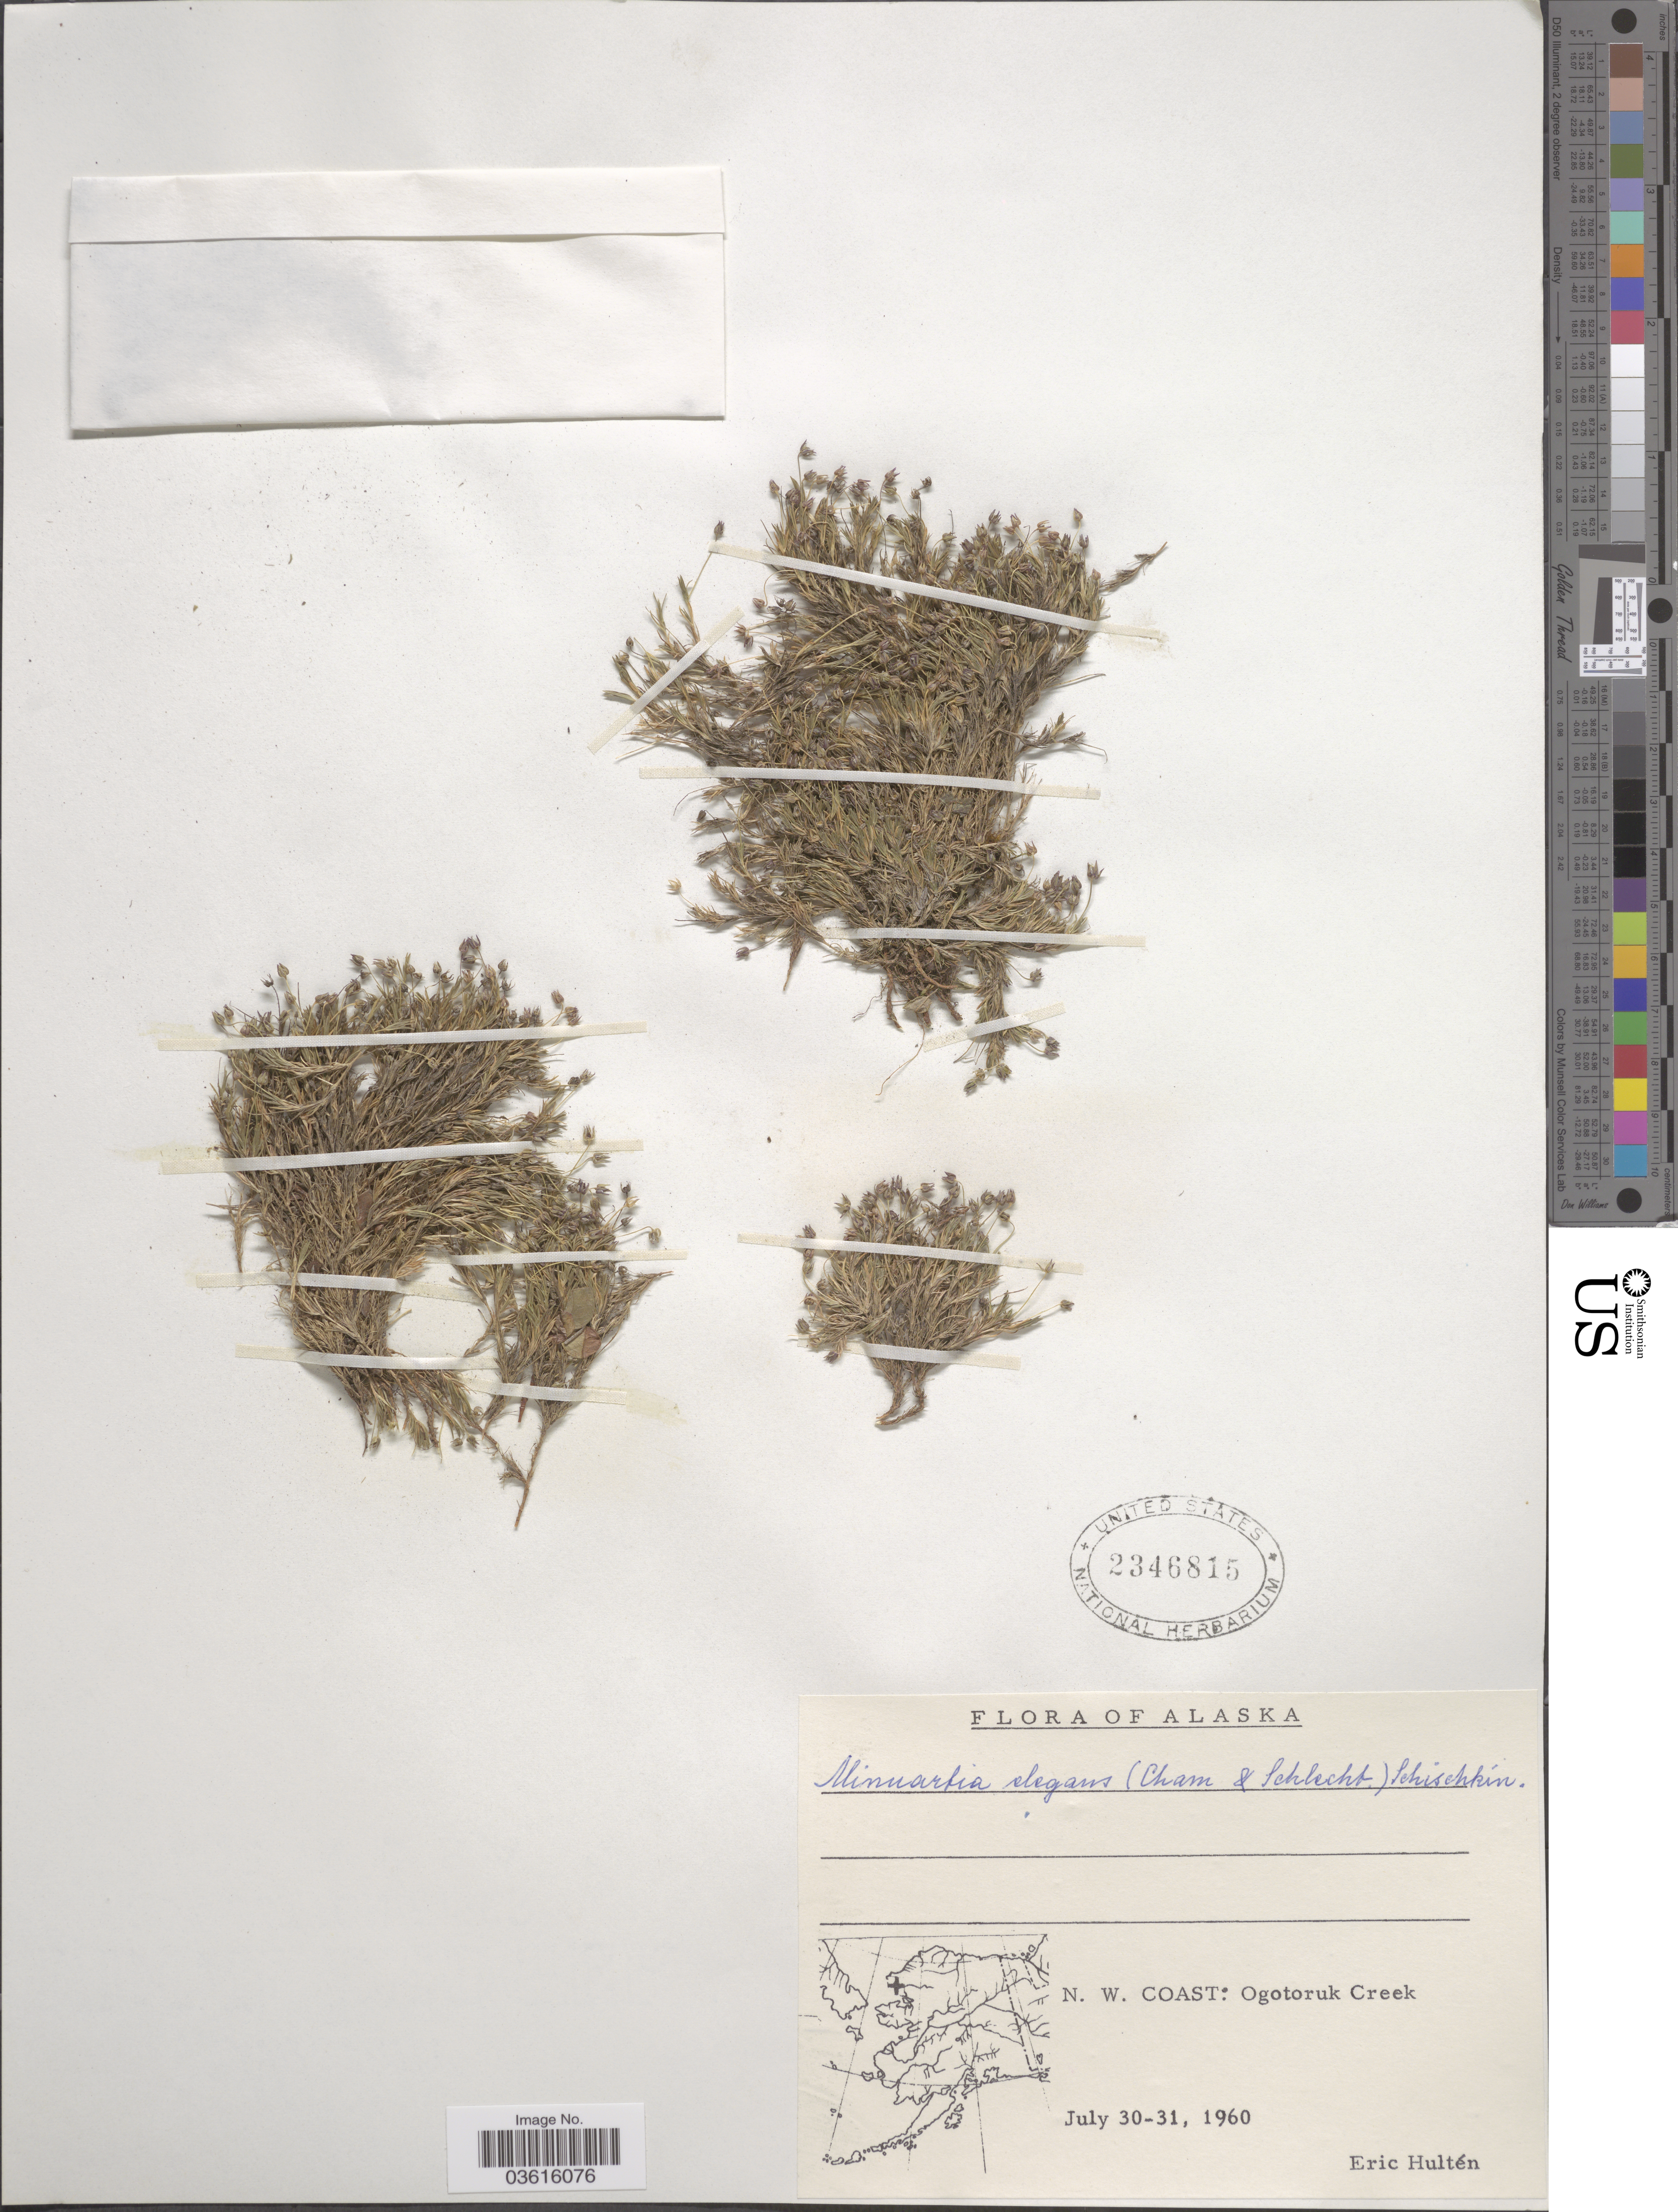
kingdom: Plantae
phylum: Tracheophyta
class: Magnoliopsida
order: Caryophyllales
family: Caryophyllaceae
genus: Minuartia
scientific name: Minuartia elegans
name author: (Cham. & Schltdl.) Schischk.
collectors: E. G. Hultén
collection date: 1960-07-30/1960-07-31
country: United States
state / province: Alaska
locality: N. W. Coast: Ogotoruk Creek.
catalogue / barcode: US 2346815